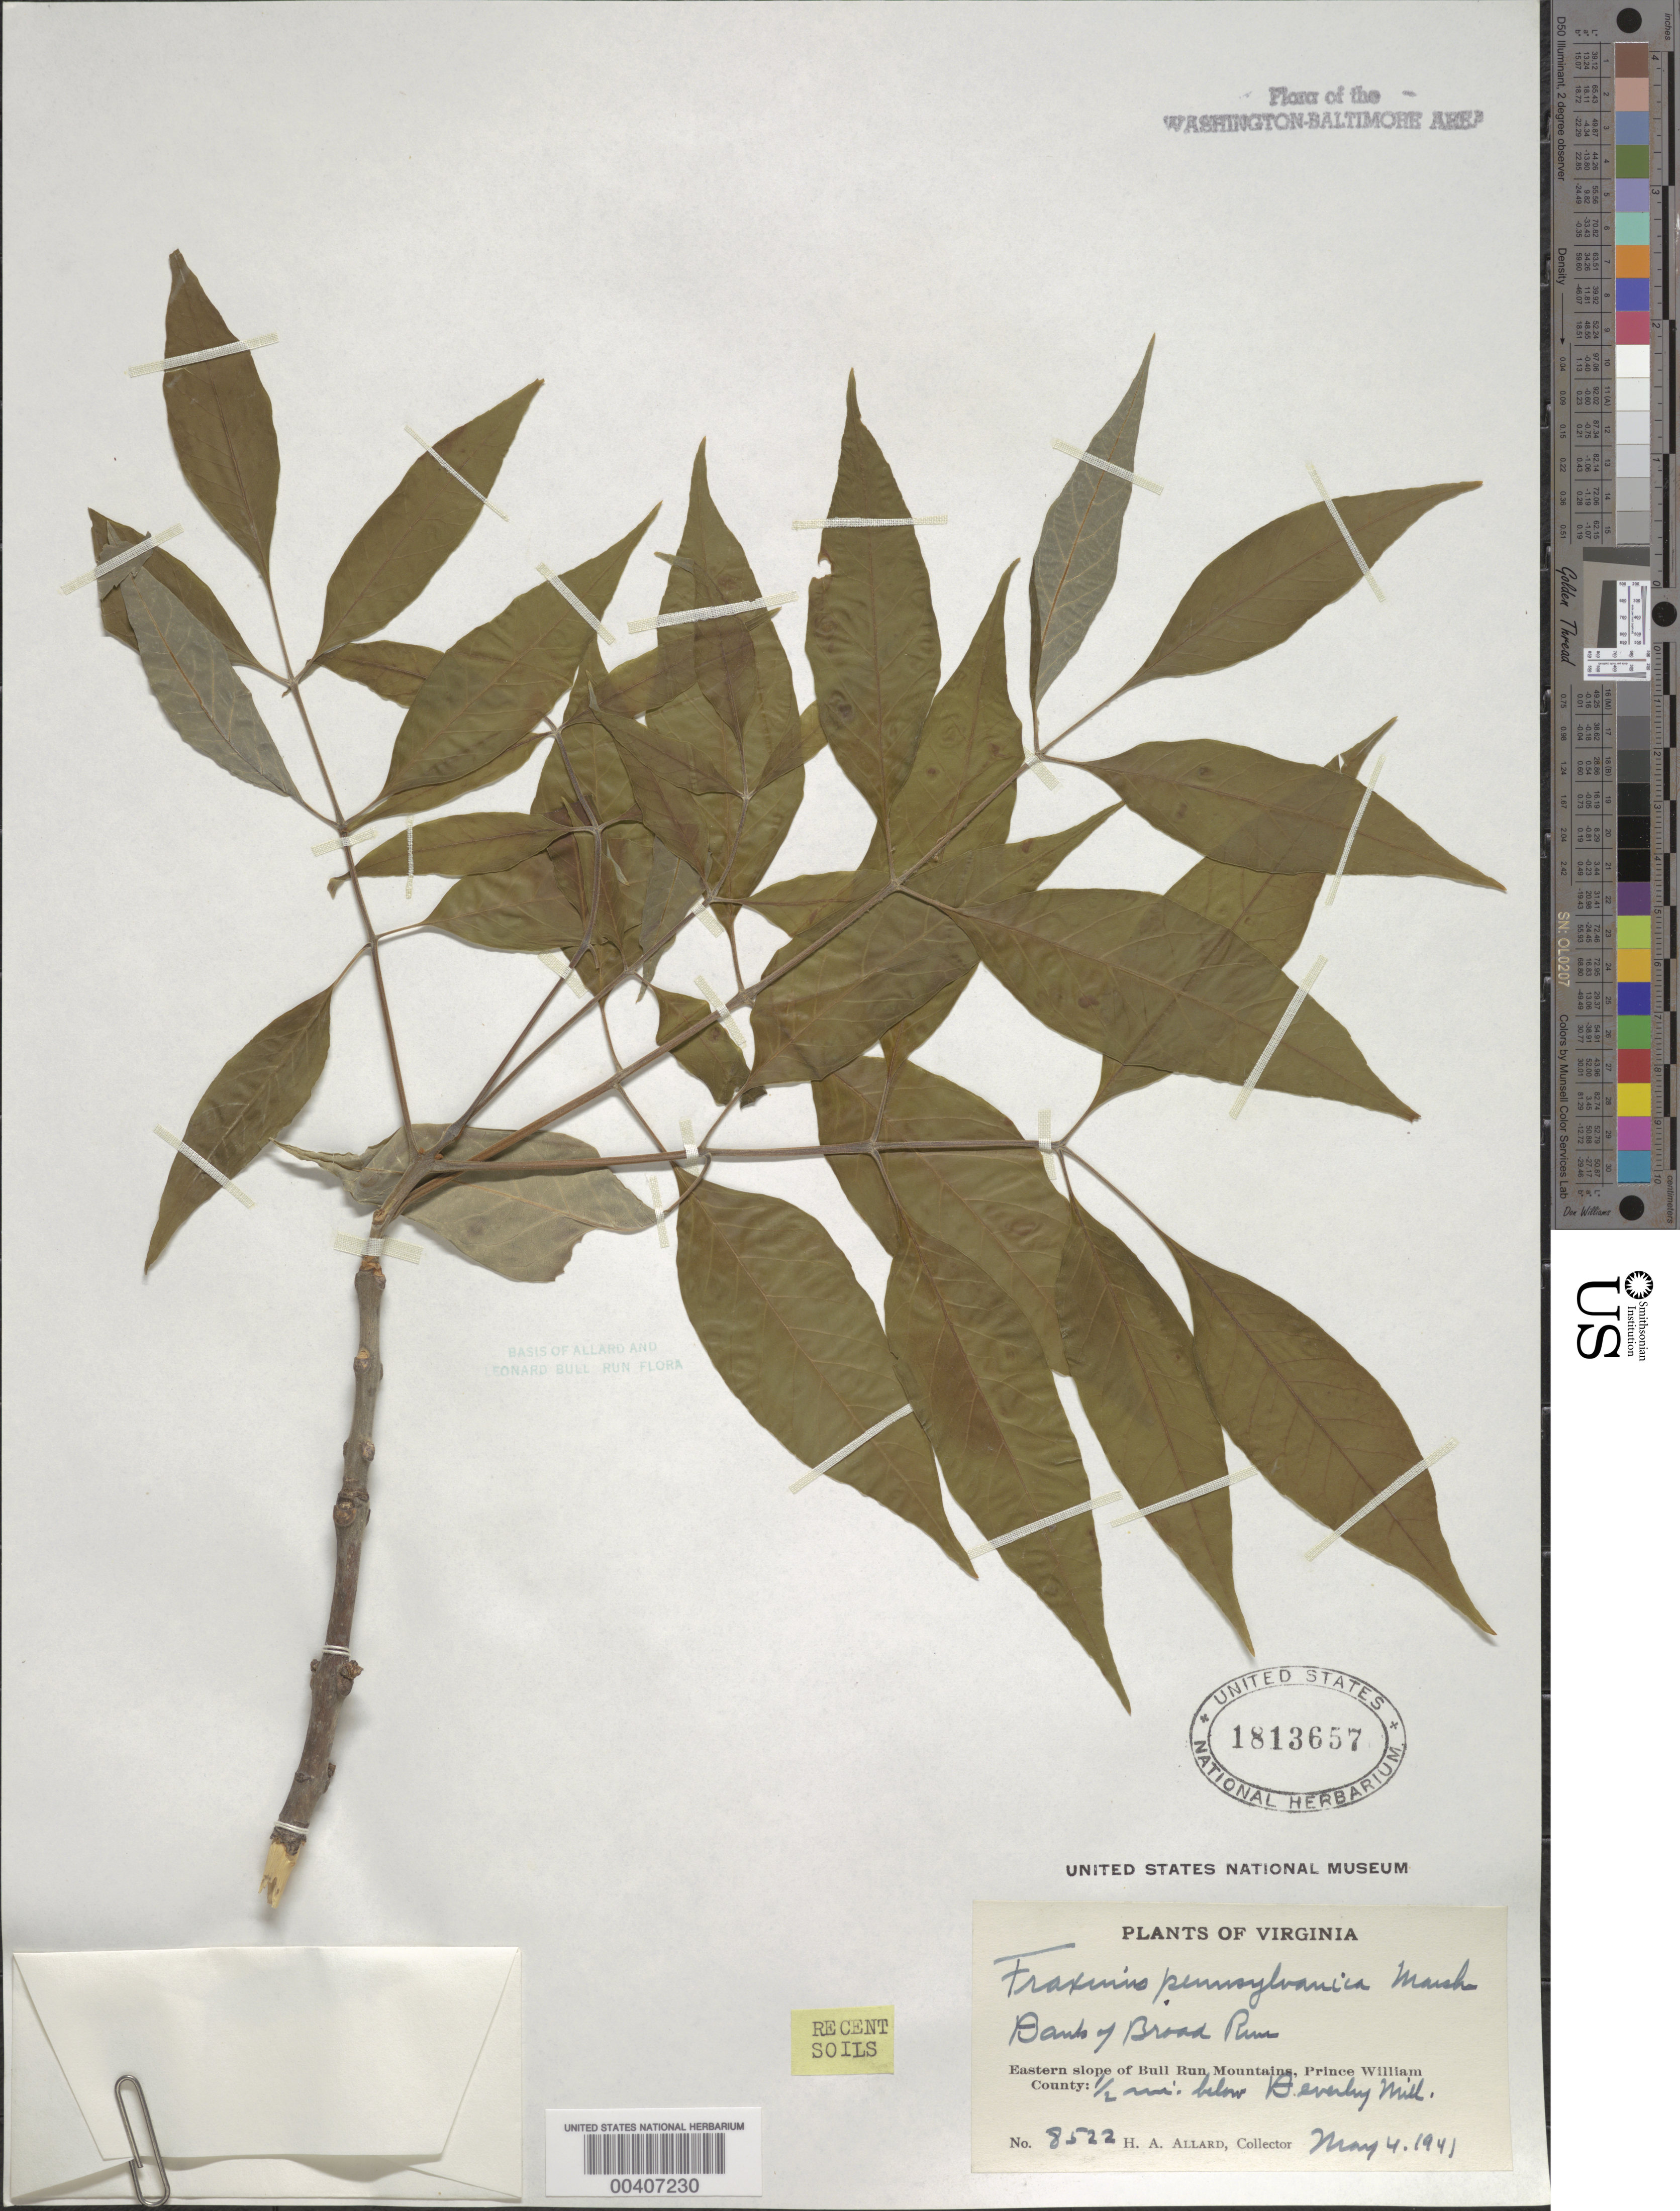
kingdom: Plantae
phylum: Tracheophyta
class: Magnoliopsida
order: Lamiales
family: Oleaceae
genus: Fraxinus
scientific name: Fraxinus pennsylvanica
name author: Marshall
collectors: H. A. Allard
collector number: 8522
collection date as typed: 04 May 1941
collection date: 1941-05-04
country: United States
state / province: Virginia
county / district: Prince William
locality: Broad Run below Beverley Mill, western slope of Bull Run Mountains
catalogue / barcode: US 1813657